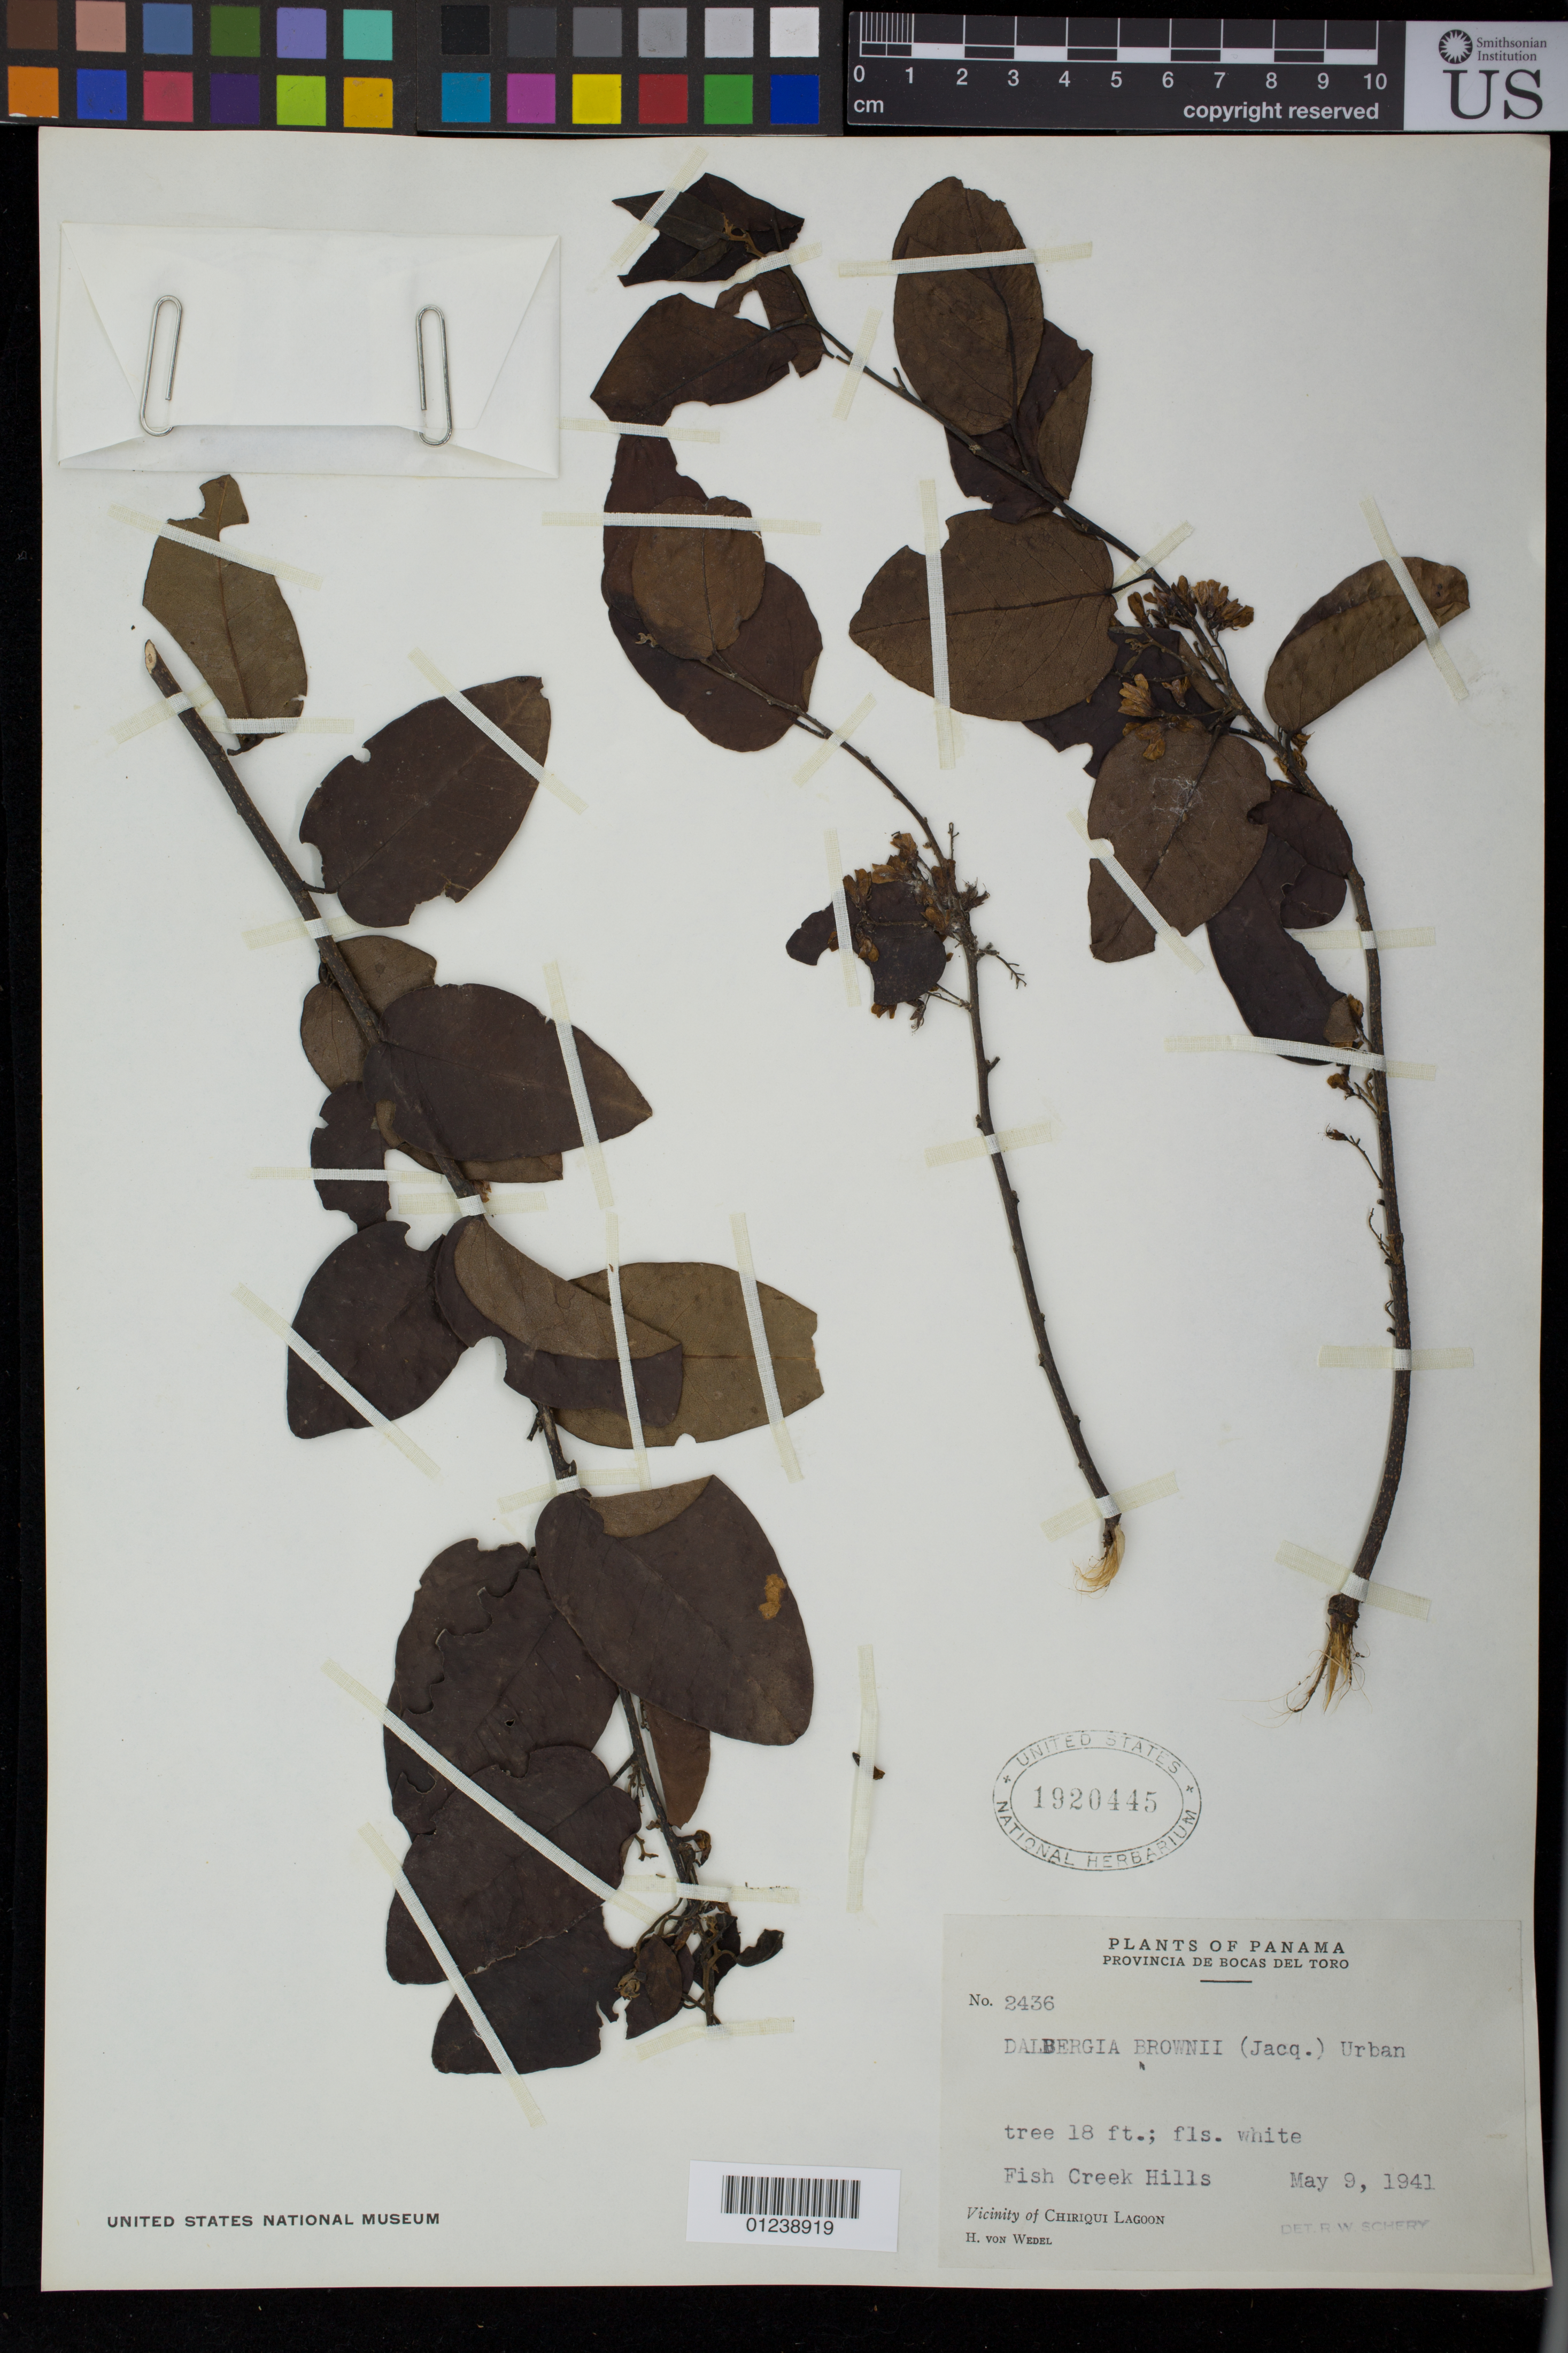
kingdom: Plantae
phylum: Tracheophyta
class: Magnoliopsida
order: Fabales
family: Fabaceae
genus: Dalbergia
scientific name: Dalbergia brownei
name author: (Jacq.) Schinz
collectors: H. von Wedel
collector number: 2436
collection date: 1941-05-09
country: Panama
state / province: Bocas del Toro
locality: Fish Creek Hills, vicinity of Chiriqui Lagoon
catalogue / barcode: US 1920445